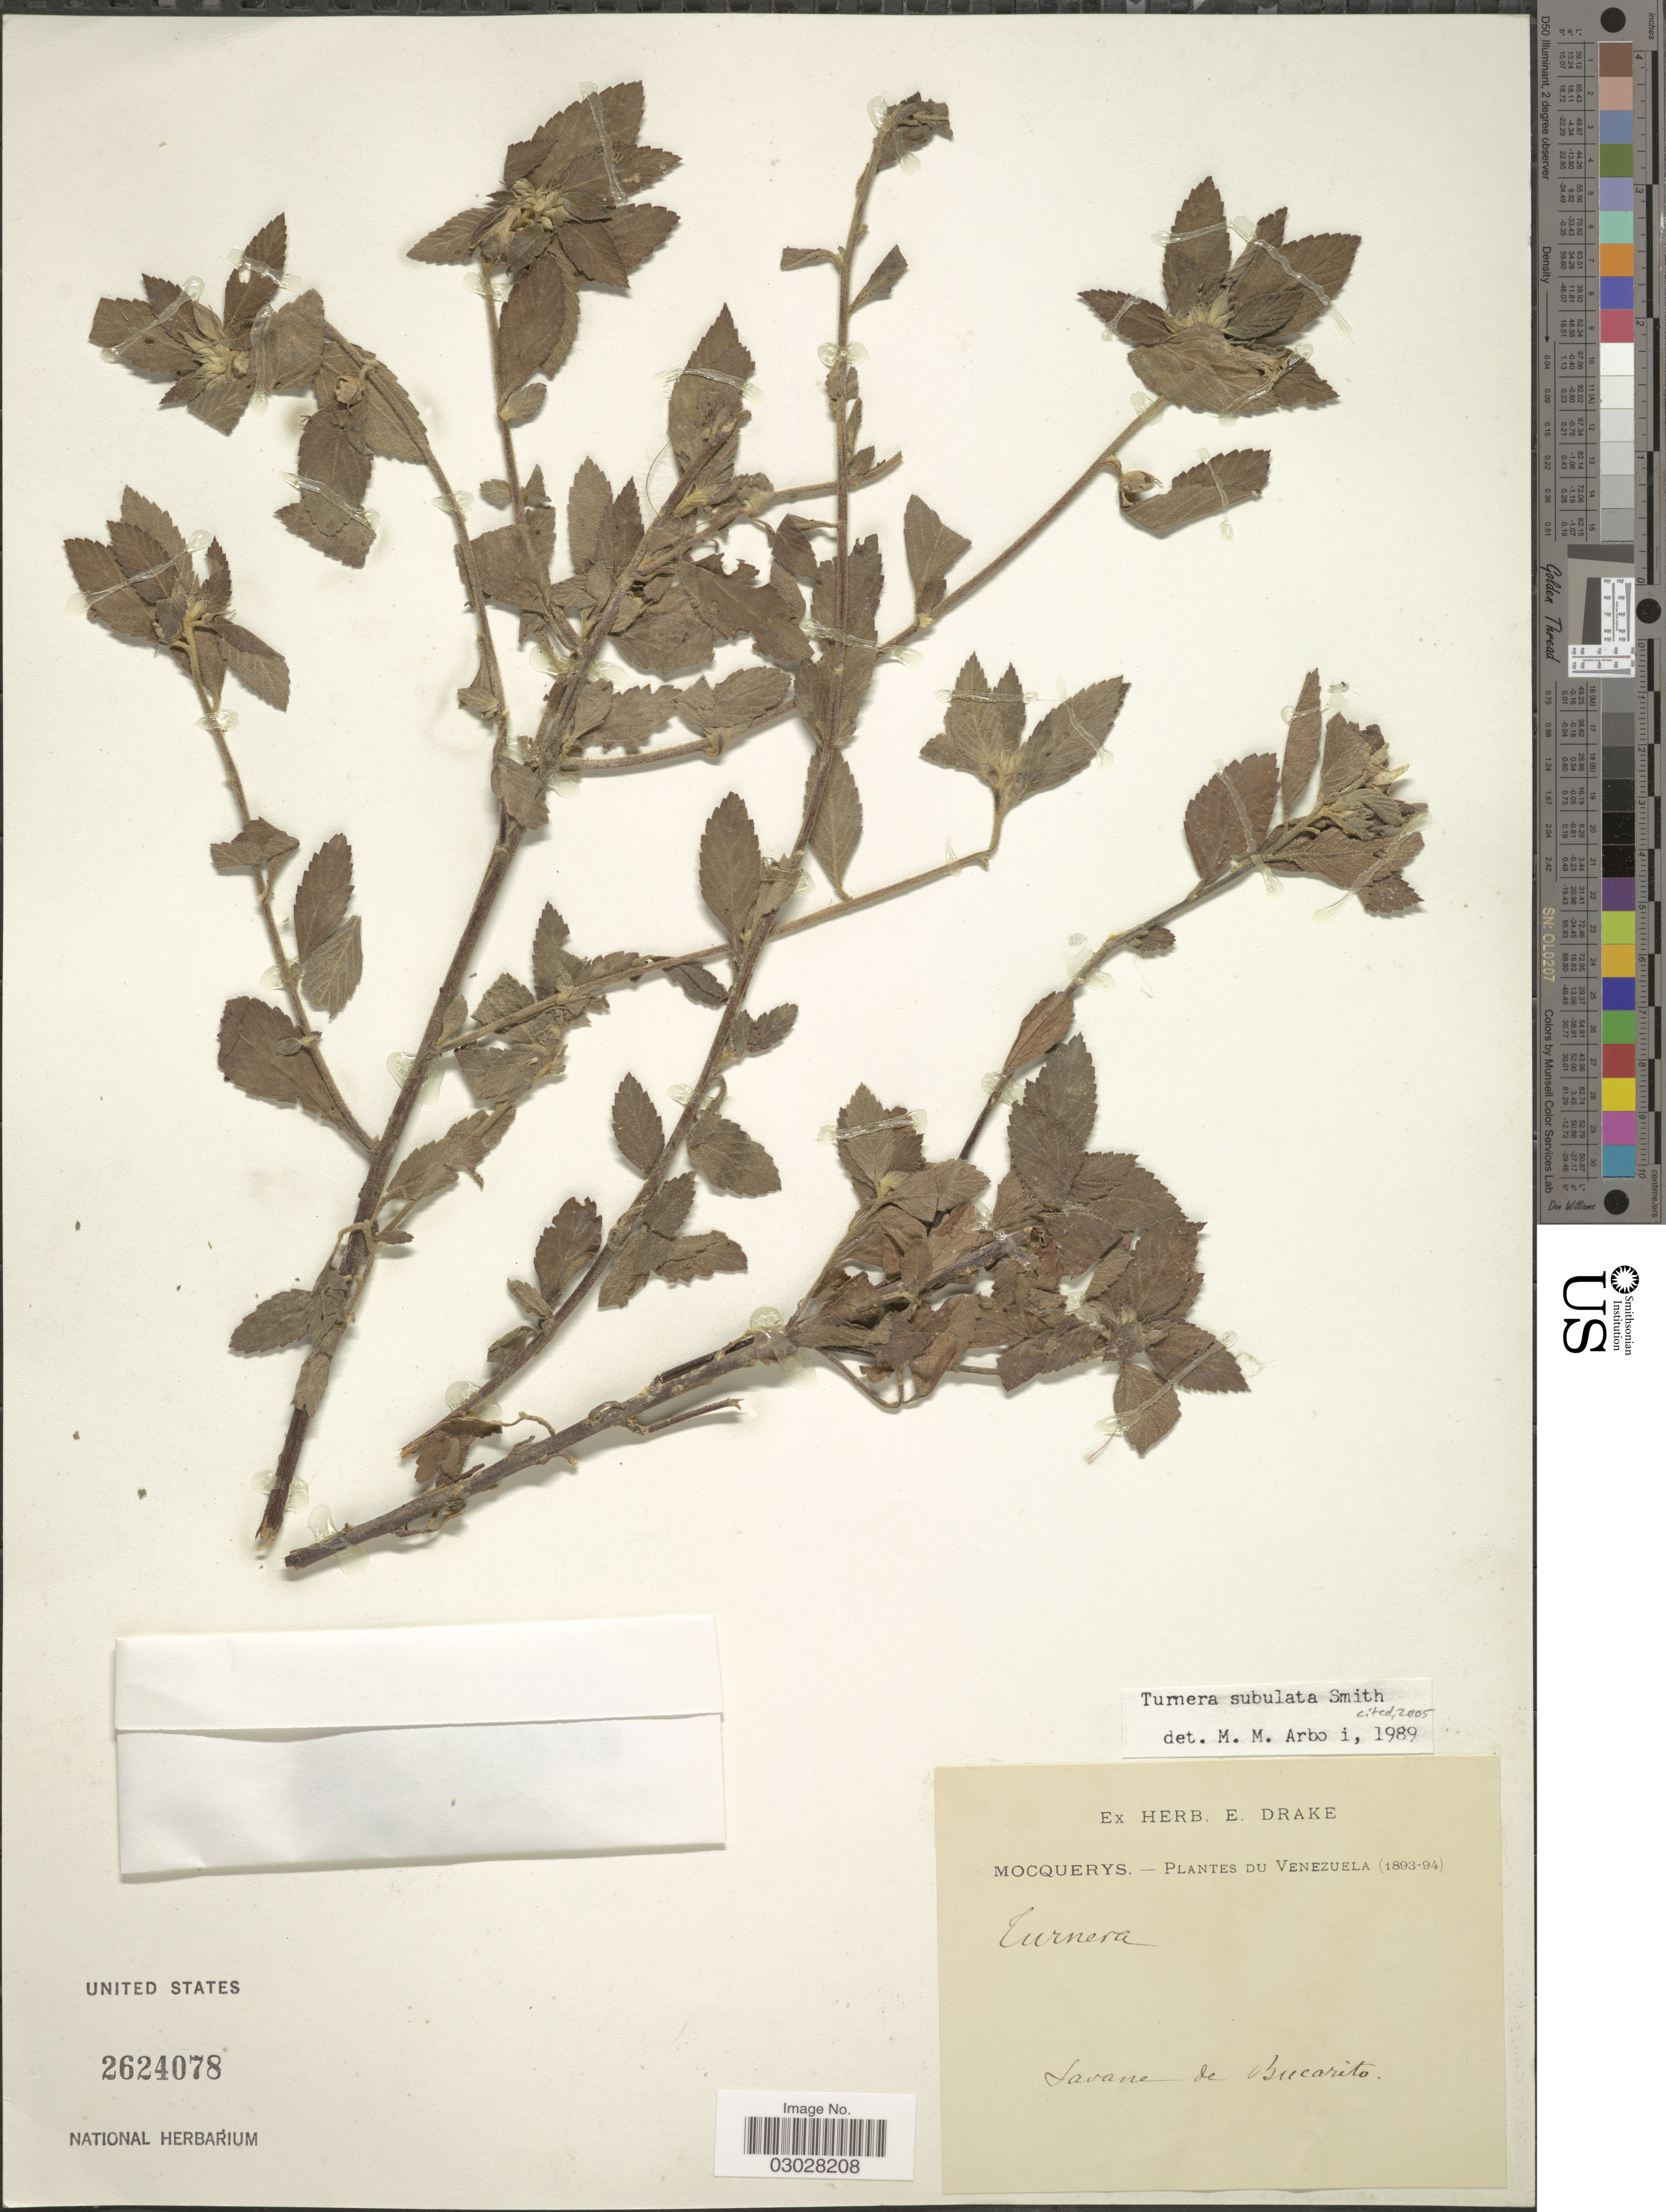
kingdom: Plantae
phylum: Tracheophyta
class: Magnoliopsida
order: Malpighiales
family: Turneraceae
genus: Turnera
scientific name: Turnera subulata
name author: Sm.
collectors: A. Mocquerys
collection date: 1893/1894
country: Venezuela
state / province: Lara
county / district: Morán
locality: Bucarito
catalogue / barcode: US 2624078